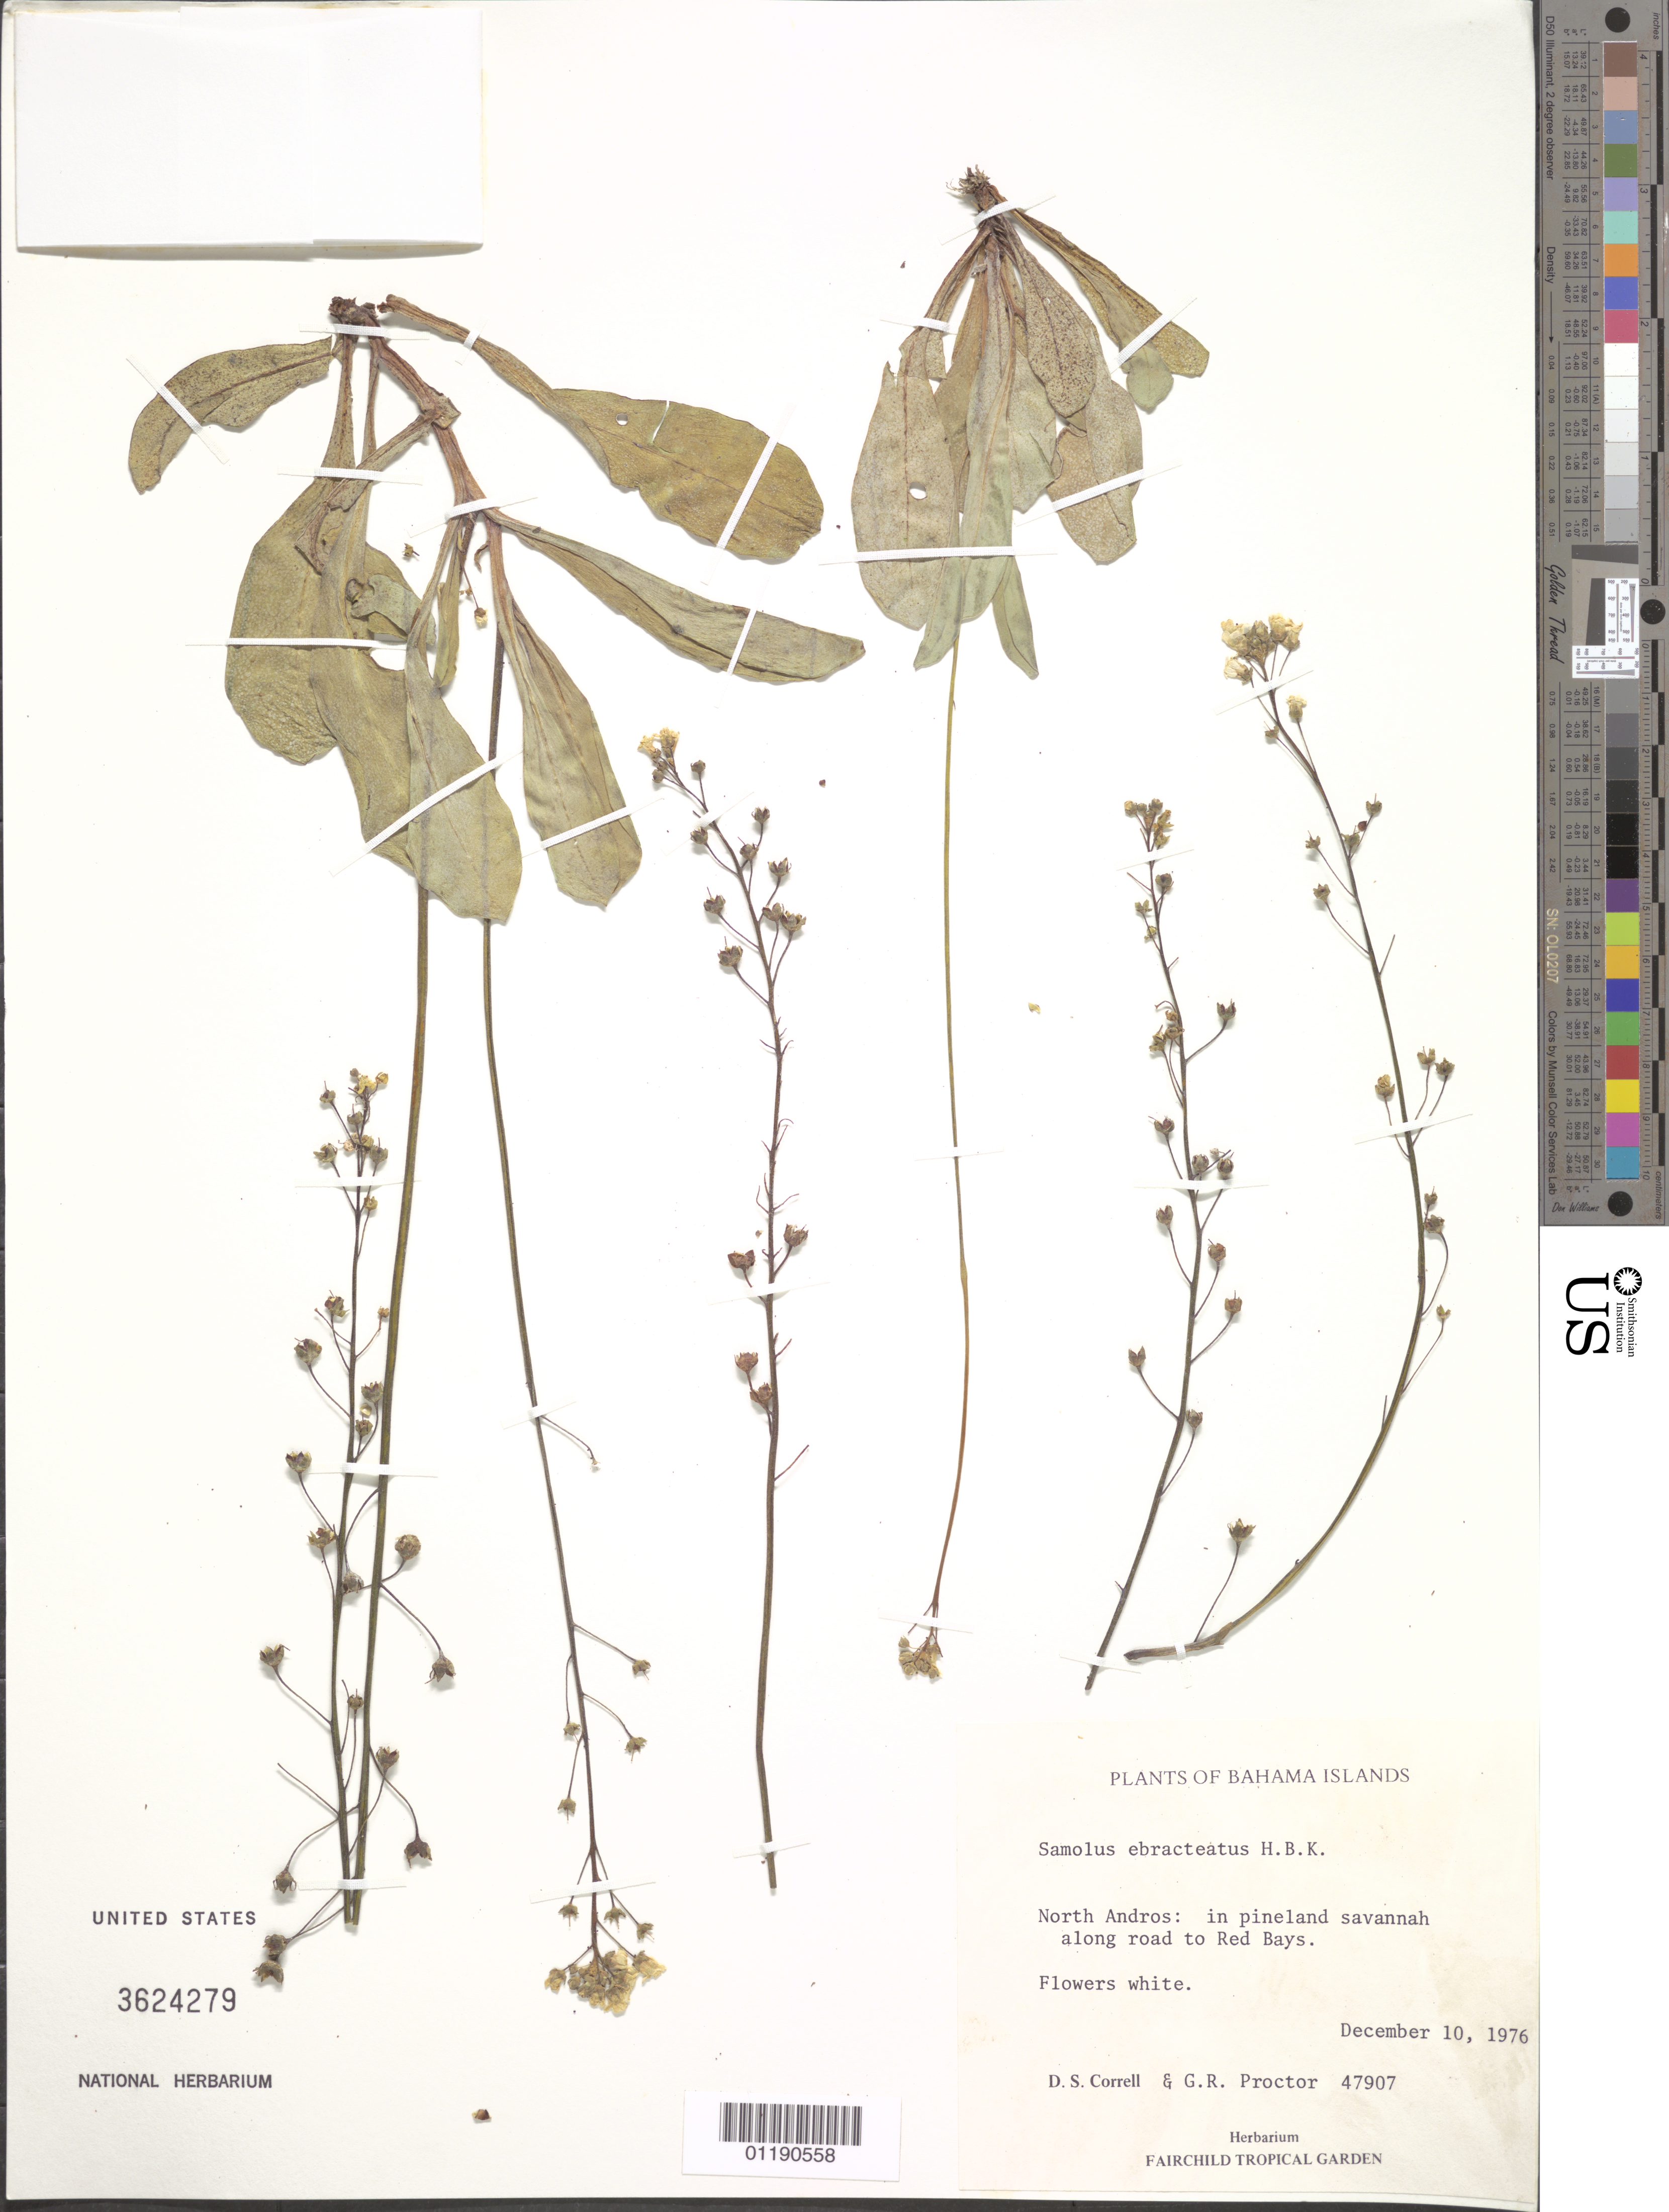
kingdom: Plantae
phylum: Tracheophyta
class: Magnoliopsida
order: Ericales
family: Primulaceae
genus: Samolus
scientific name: Samolus ebracteatus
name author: Kunth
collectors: D. S. Correll & G. R. Proctor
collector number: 47907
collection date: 1976-12-10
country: Bahamas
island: North Andros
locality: North Andros: along road to Red Bays.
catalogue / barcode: US 3624279